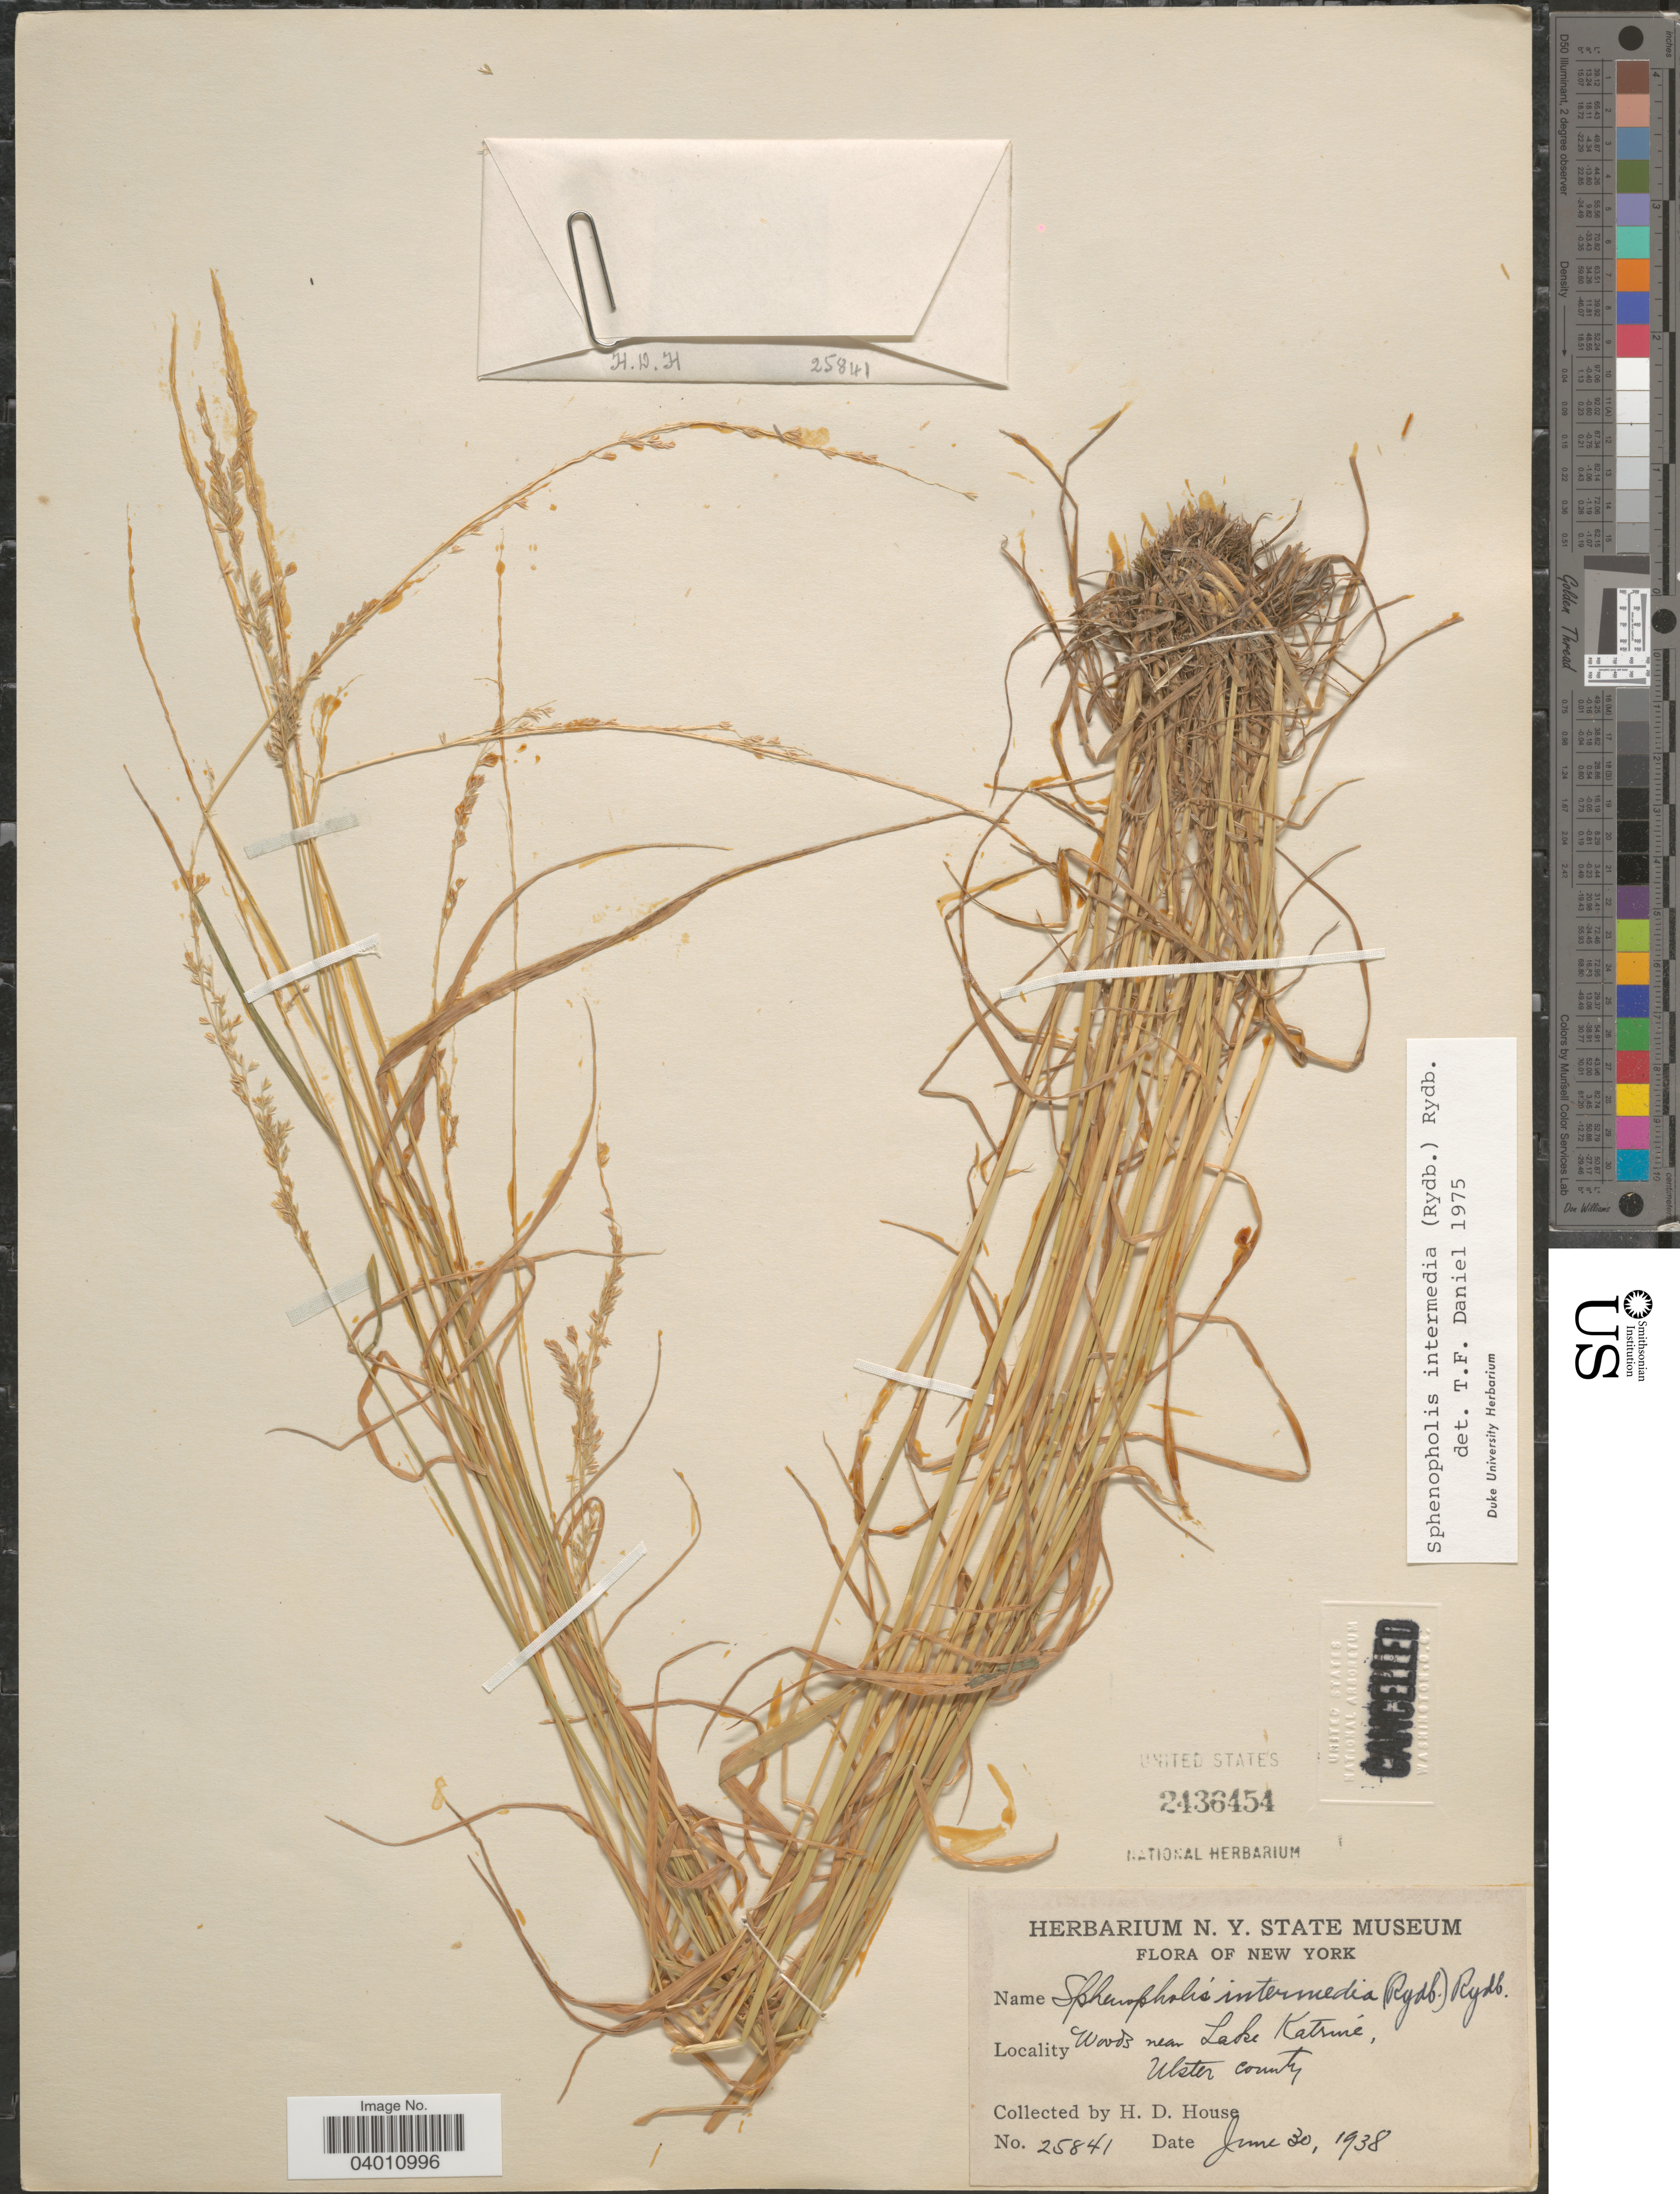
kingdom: Plantae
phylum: Tracheophyta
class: Liliopsida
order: Poales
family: Poaceae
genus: Sphenopholis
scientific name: Sphenopholis intermedia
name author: (Rydb.) Rydb.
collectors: H. D. House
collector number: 25841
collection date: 1938-06-30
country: United States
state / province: New York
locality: Woods near Lake Katrine, Ulster County.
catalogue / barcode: US 2436454